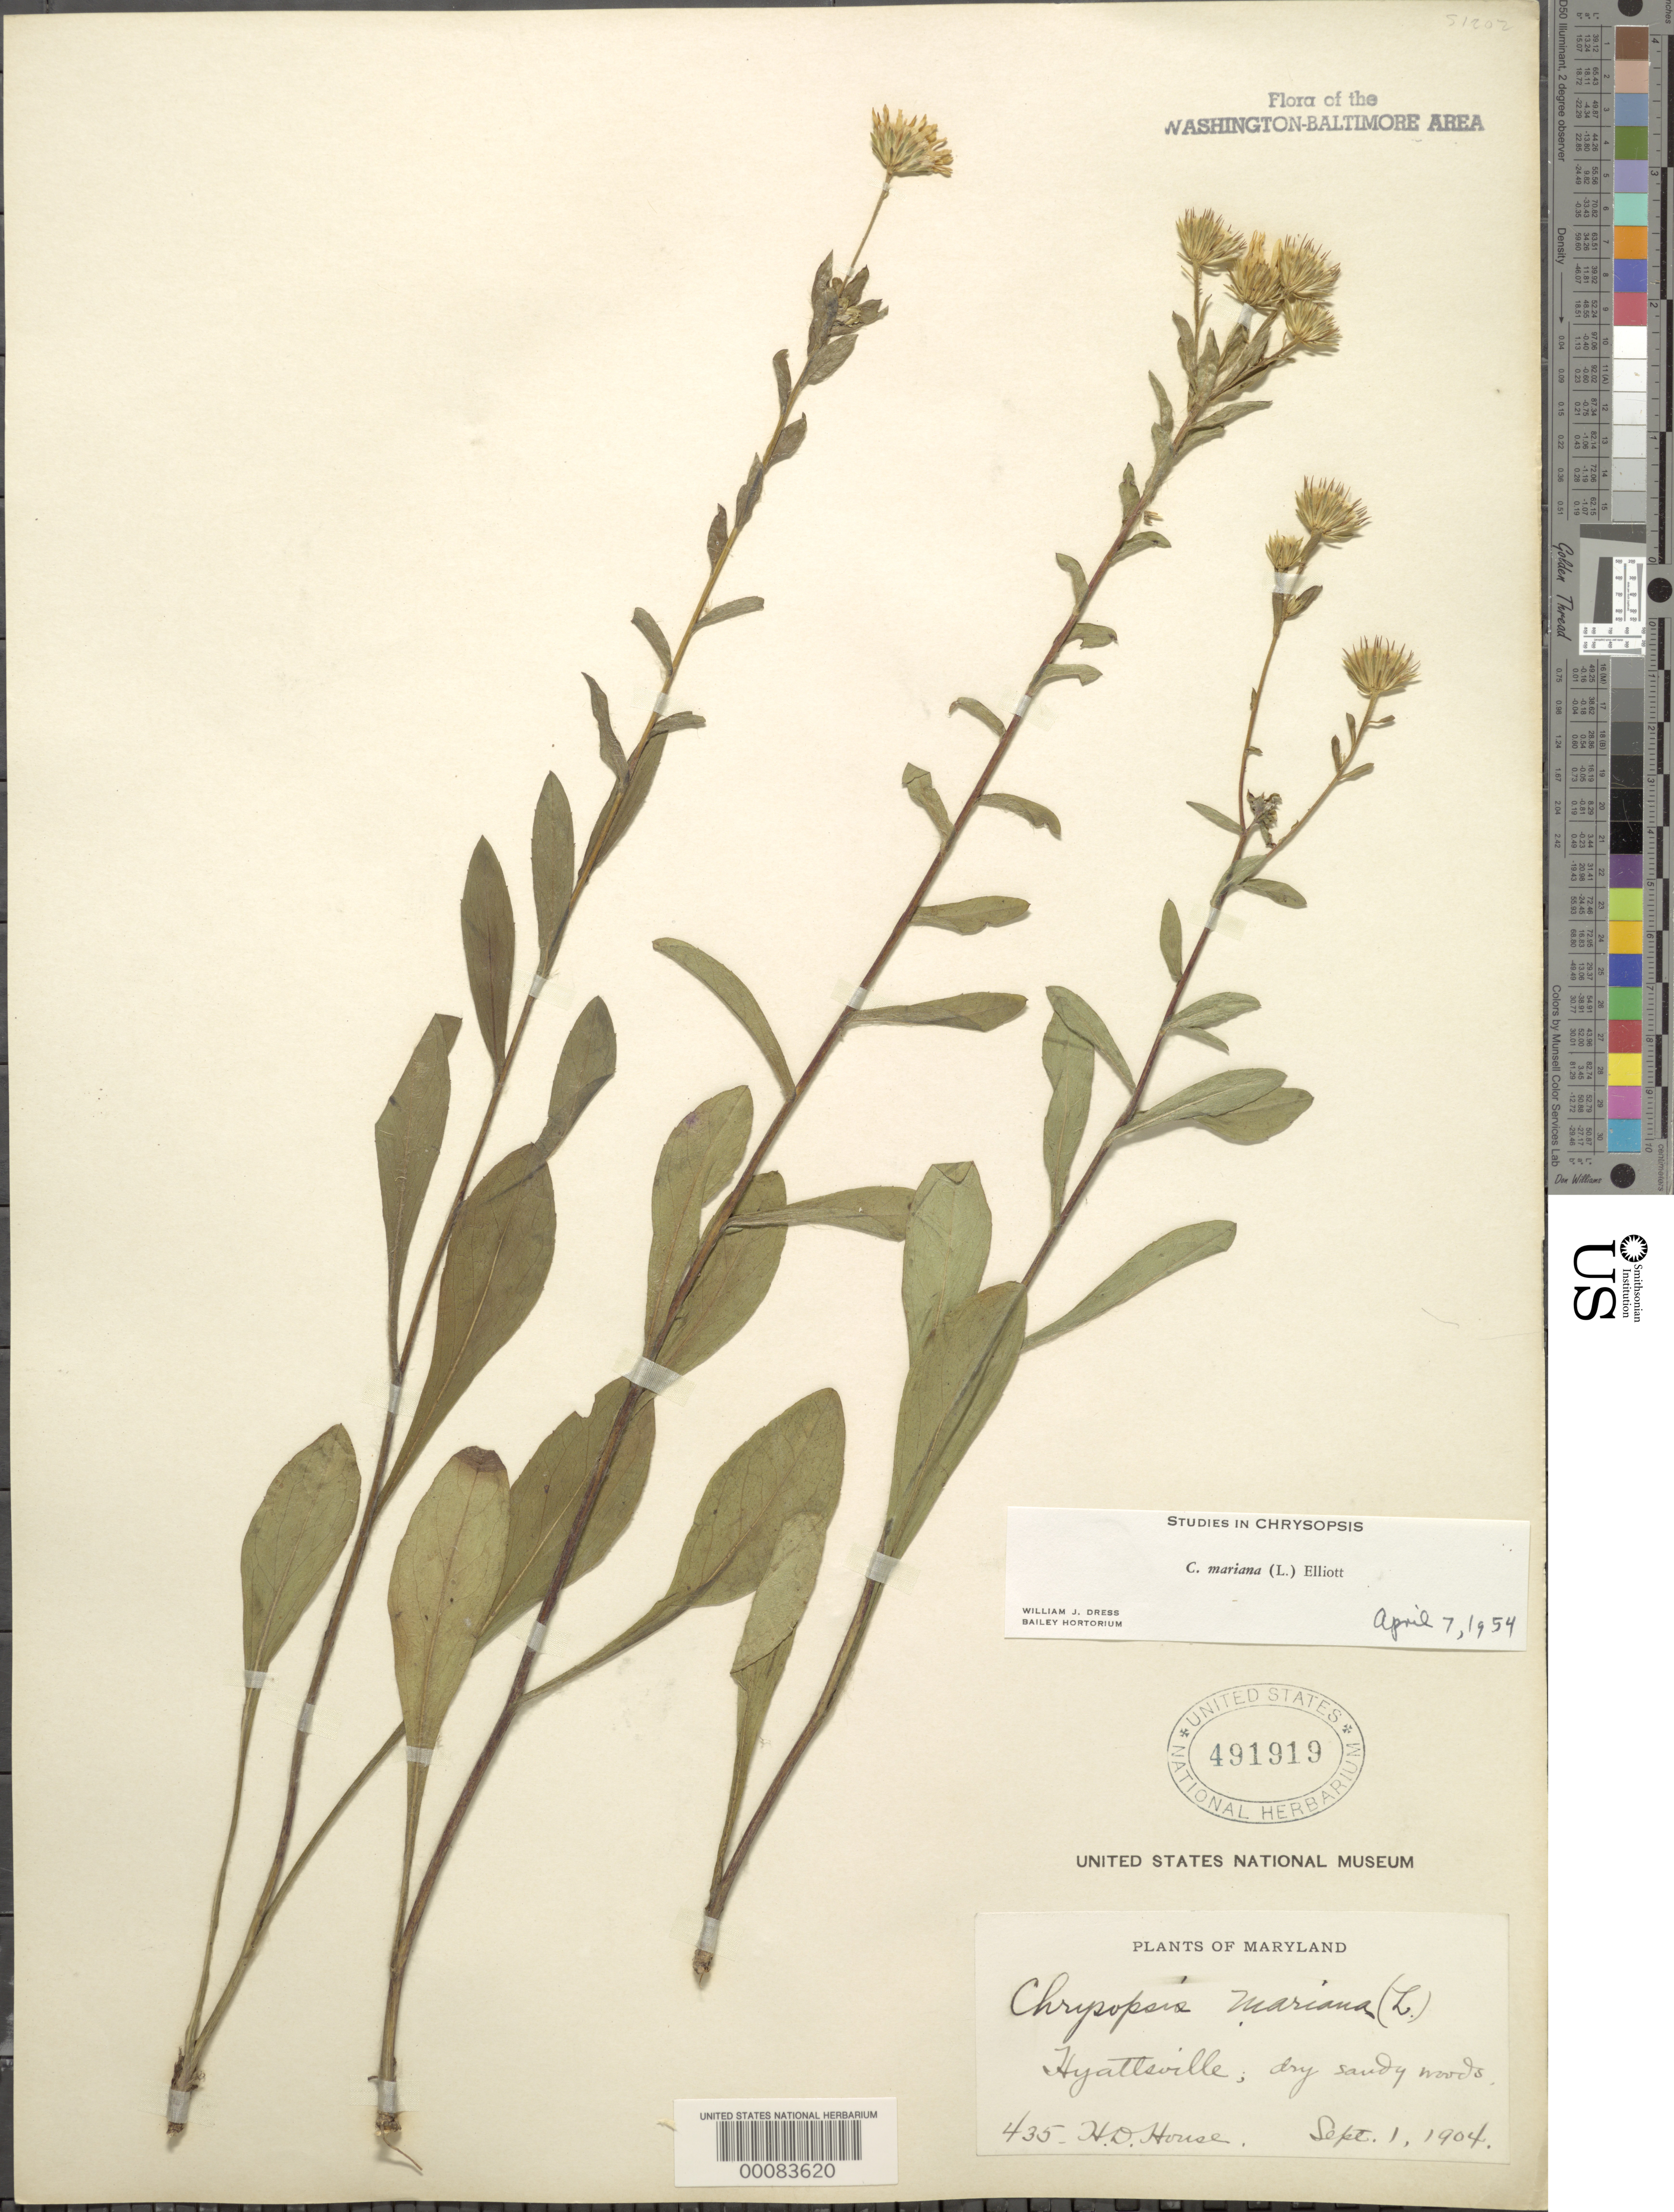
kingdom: Plantae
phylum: Tracheophyta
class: Magnoliopsida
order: Asterales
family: Asteraceae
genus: Chrysopsis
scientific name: Chrysopsis mariana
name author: (L.) Elliott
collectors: H. D. House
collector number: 435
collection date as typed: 01 Sep 1904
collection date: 1904-09-01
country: United States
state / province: Maryland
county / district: Prince George's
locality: Hyattsville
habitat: Sandy woods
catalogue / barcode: US 491919